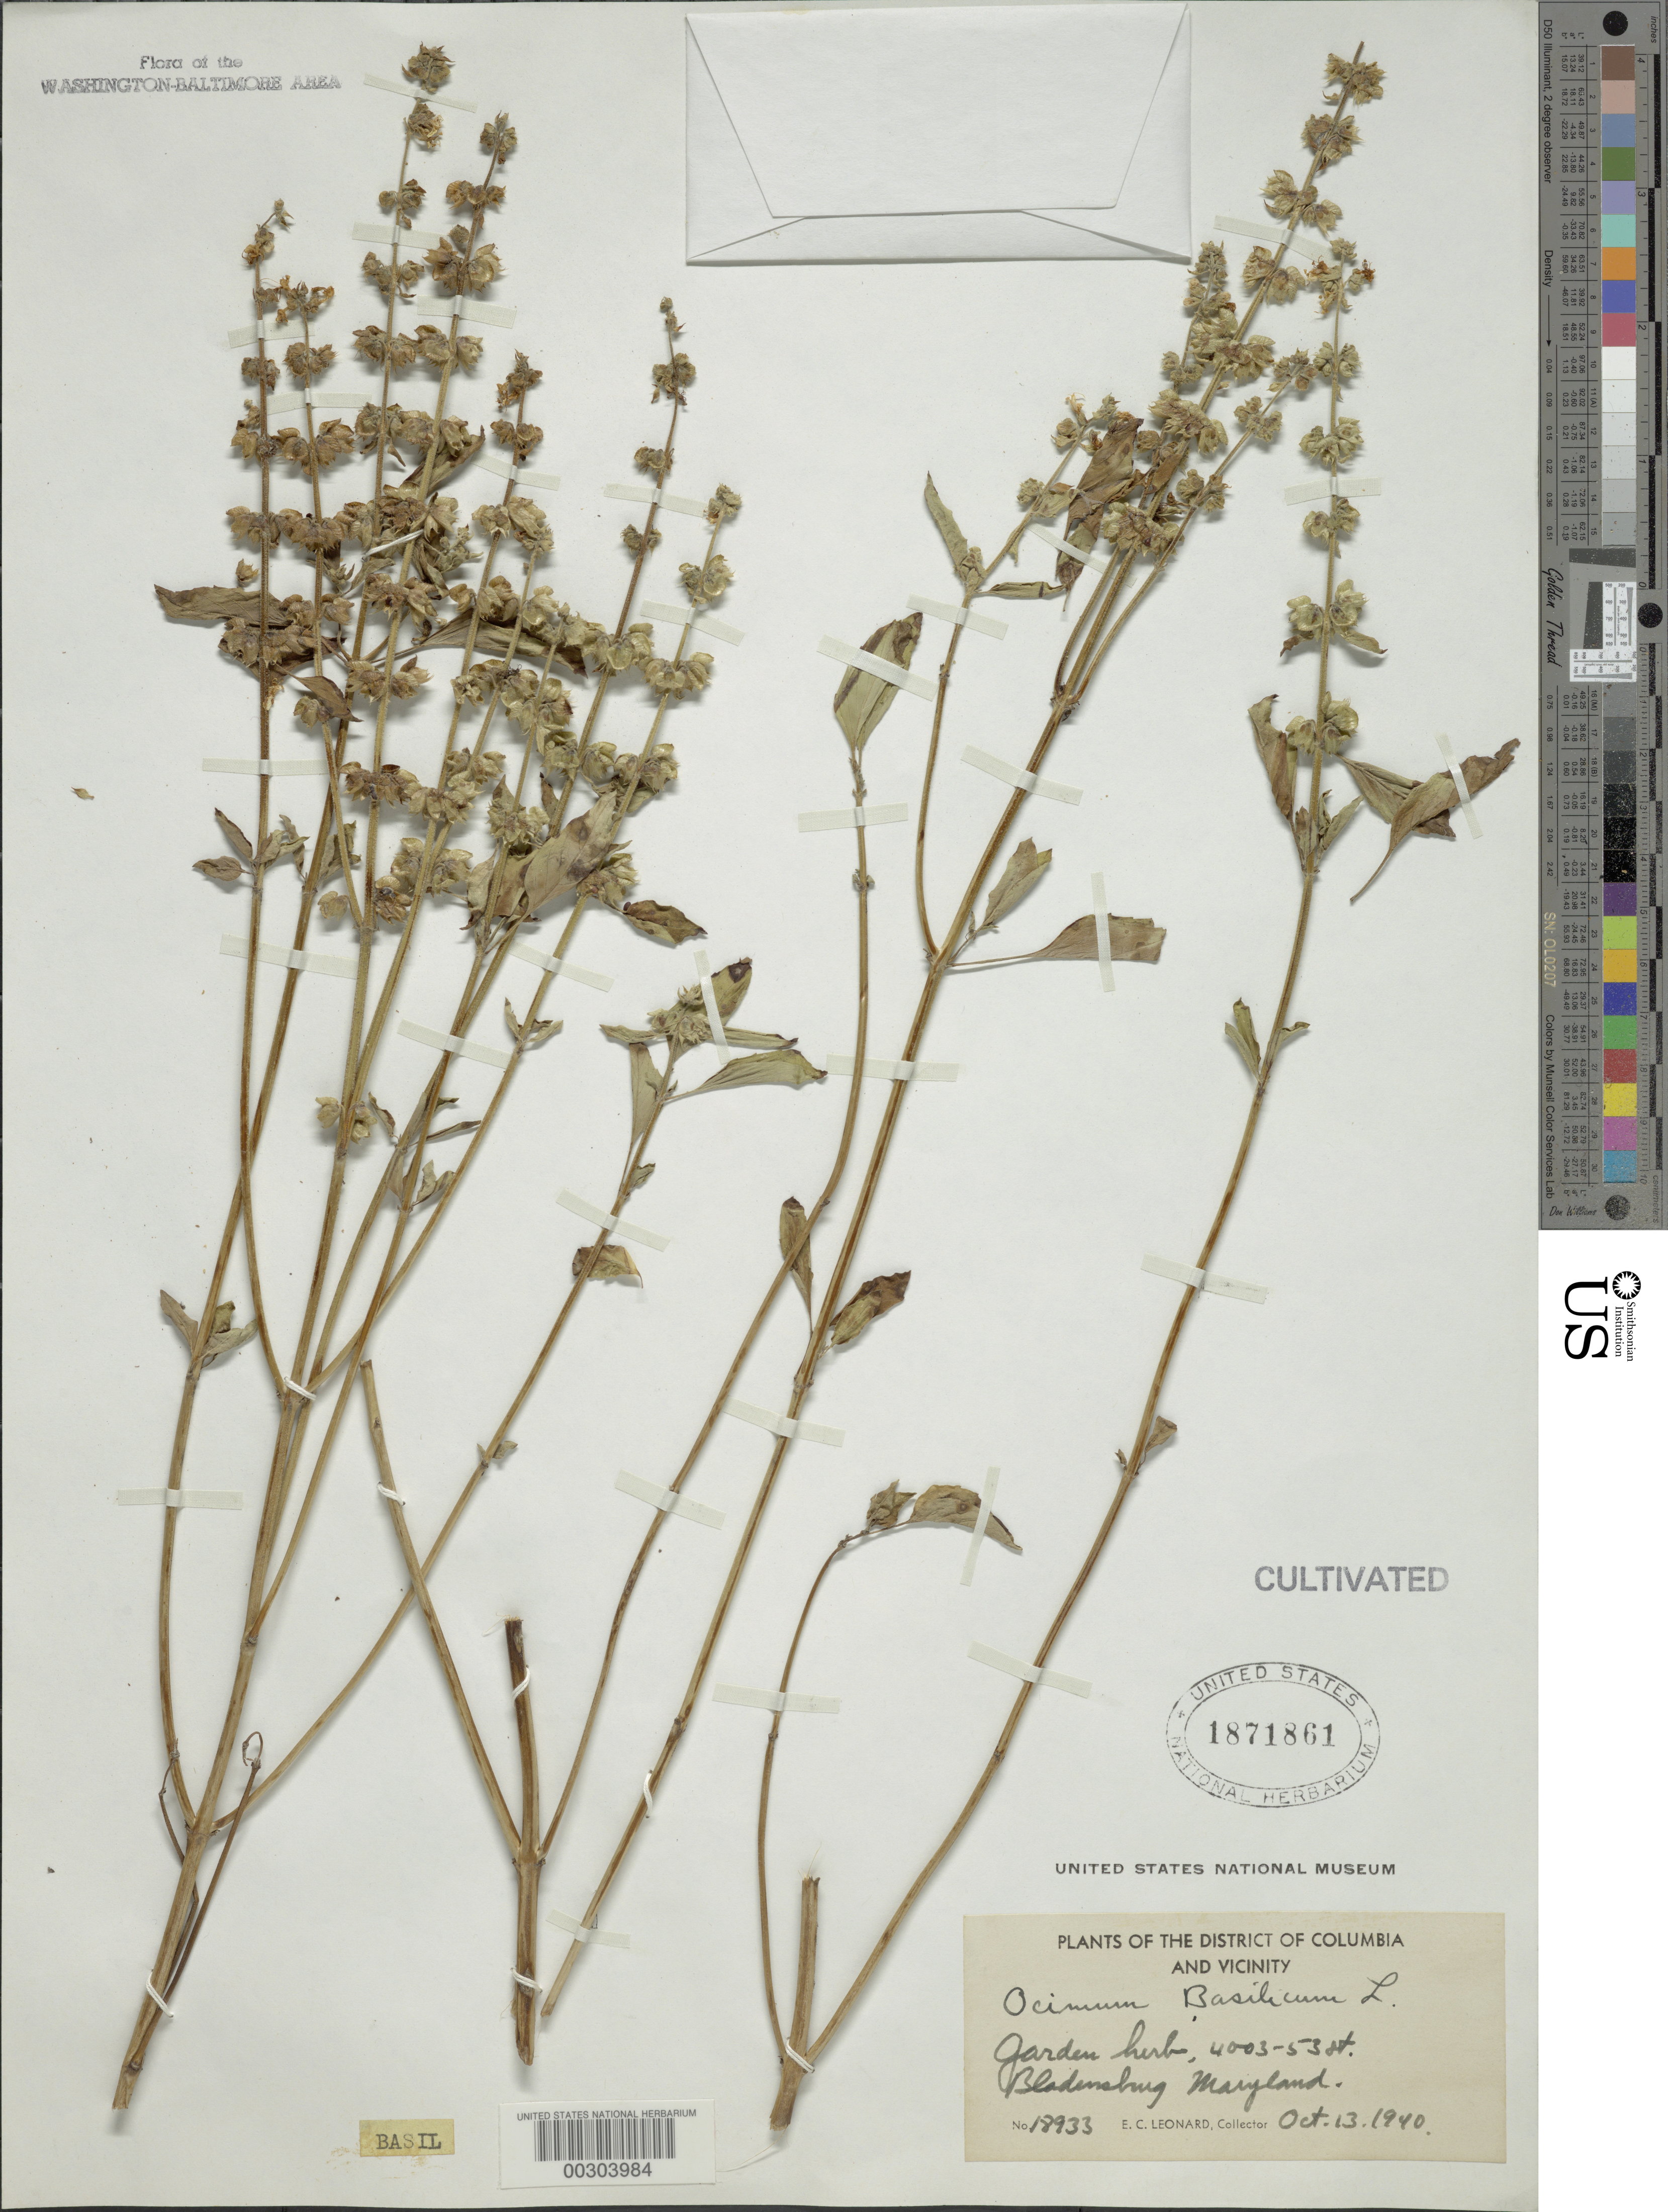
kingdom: Plantae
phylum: Tracheophyta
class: Magnoliopsida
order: Lamiales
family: Lamiaceae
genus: Ocimum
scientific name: Ocimum basilicum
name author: L.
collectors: E. C. Leonard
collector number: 18933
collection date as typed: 13 Oct 1940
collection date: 1940-10-13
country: United States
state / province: Maryland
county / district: Prince George's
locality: Bladensburg, 4003 53 St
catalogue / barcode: US 1871861